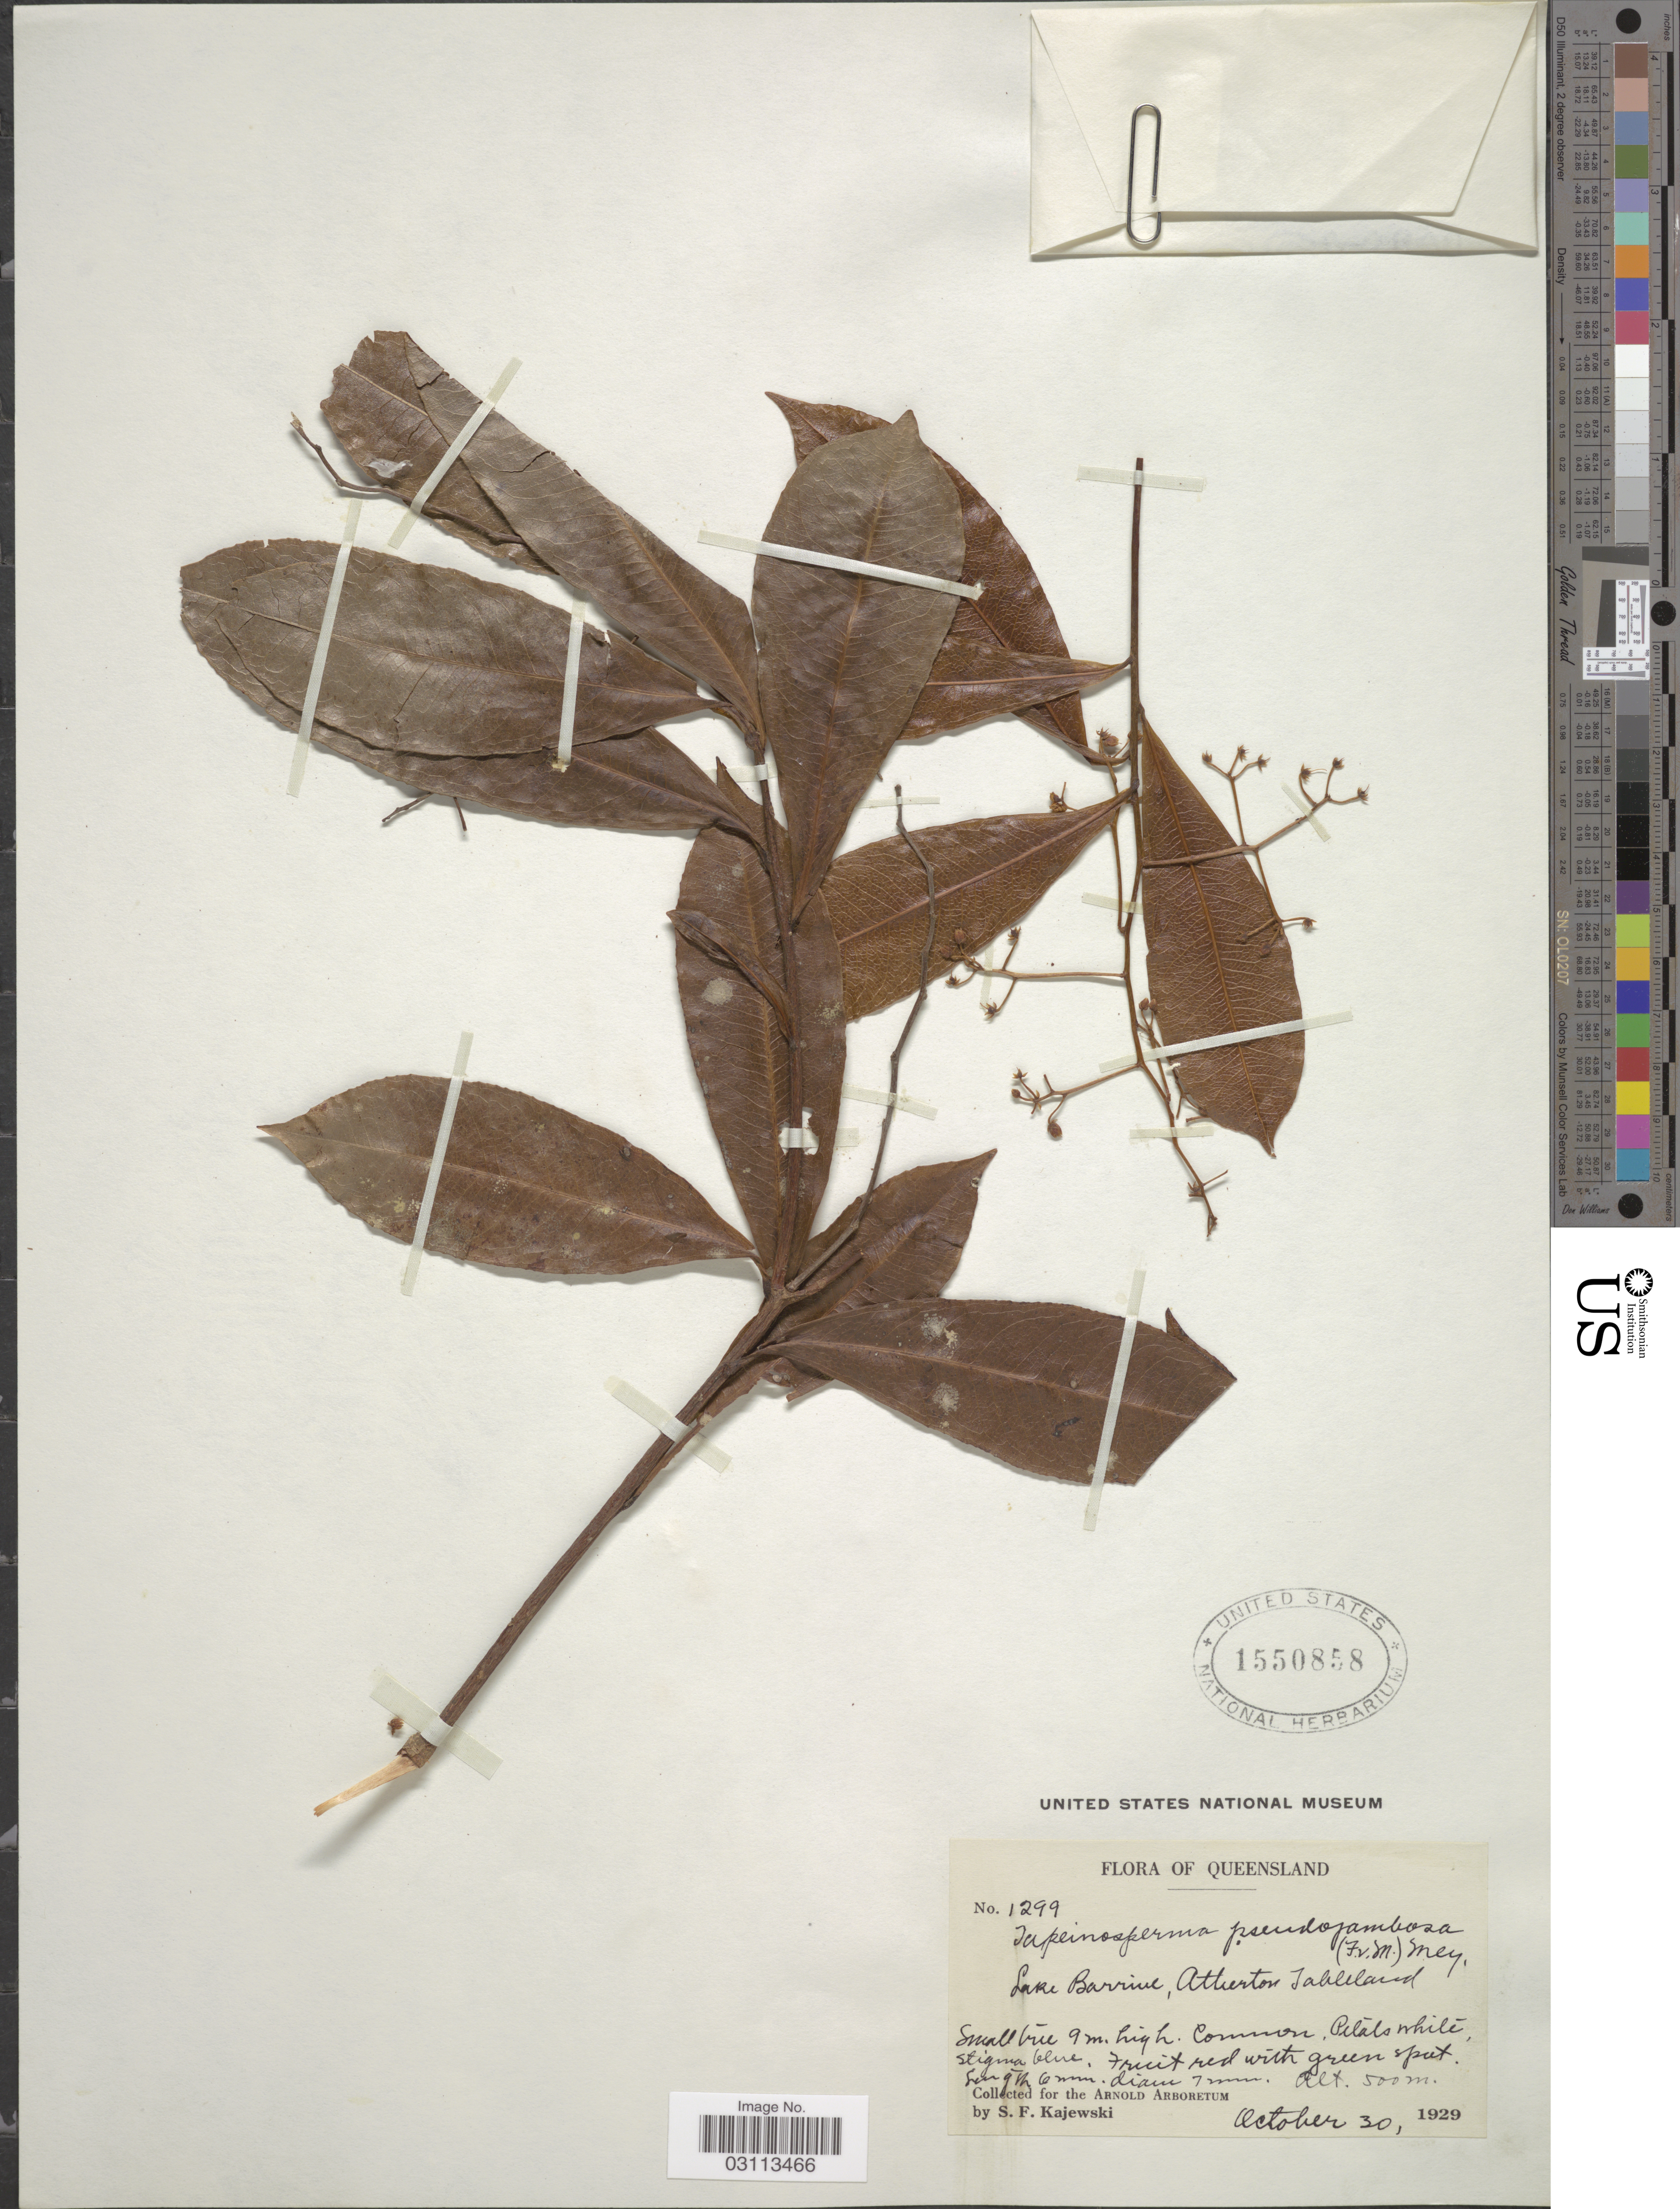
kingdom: Plantae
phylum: Tracheophyta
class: Magnoliopsida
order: Ericales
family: Primulaceae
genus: Tapeinosperma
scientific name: Tapeinosperma pseudojambosa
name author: (F. Muell.) Mez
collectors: S. Kajewski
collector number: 1299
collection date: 1929-10-30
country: Australia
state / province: Queensland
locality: Lake Barrine, Atherton Tableland.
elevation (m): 500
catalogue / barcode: US 1550858